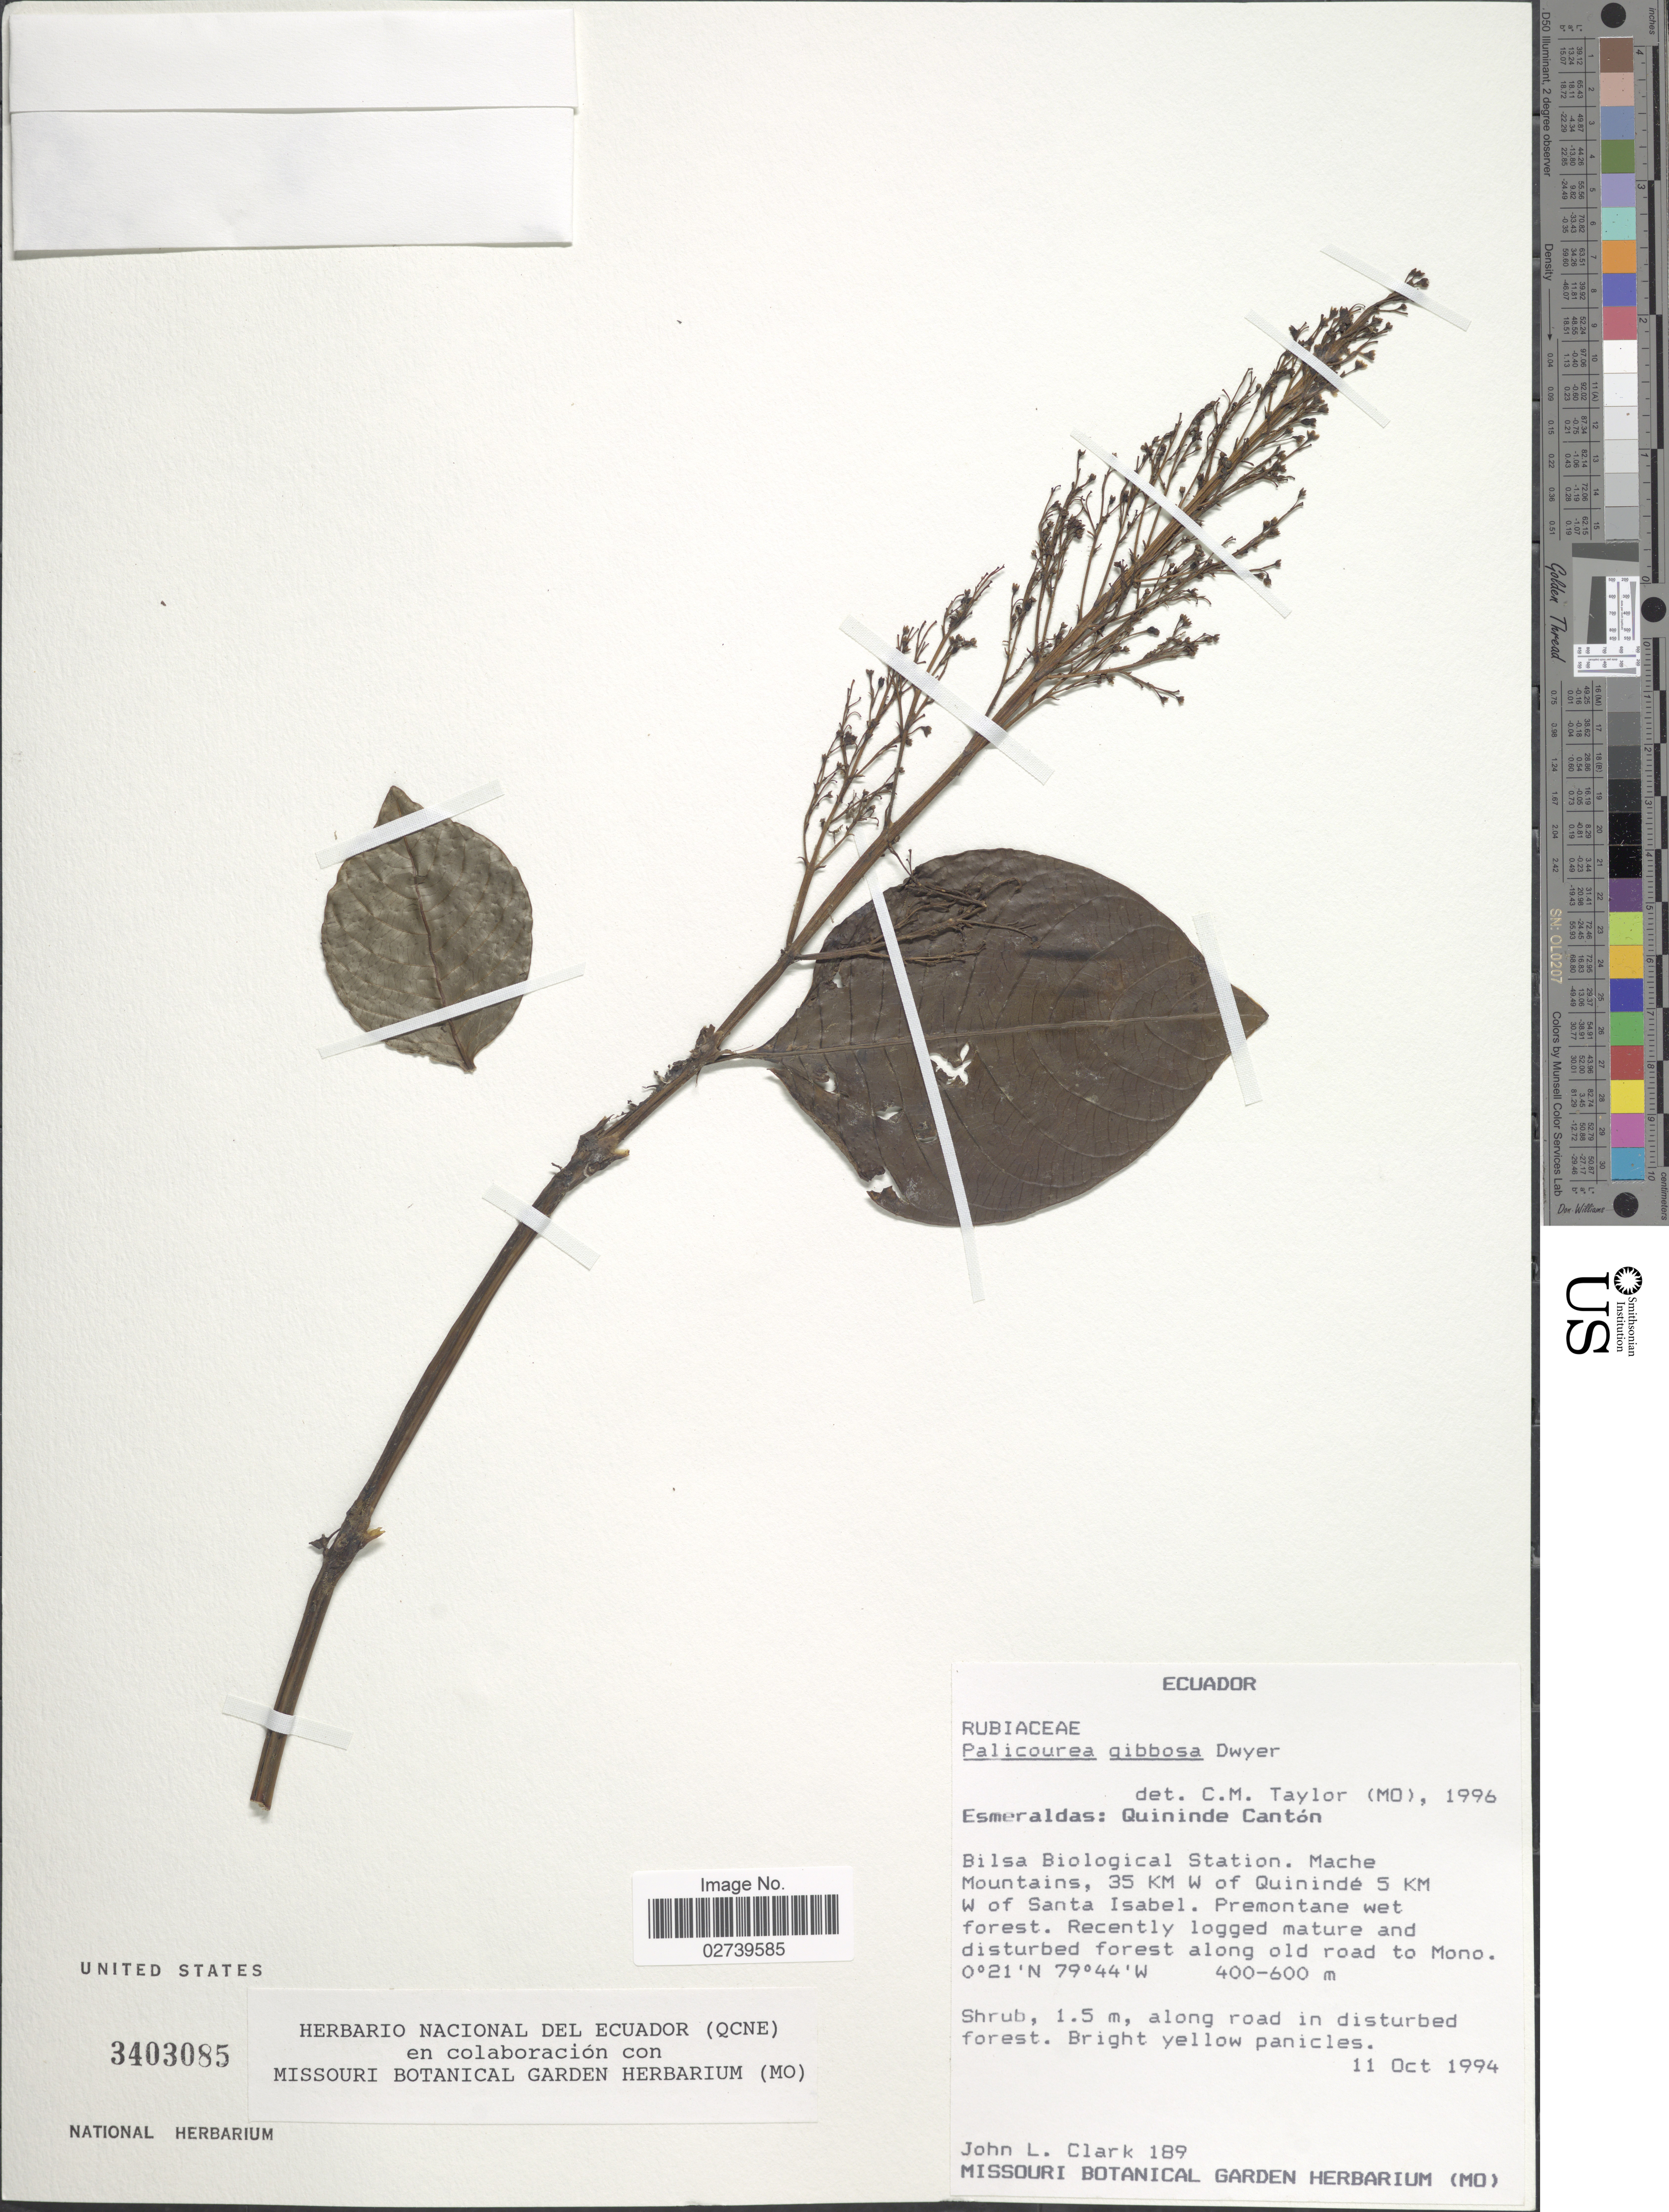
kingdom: Plantae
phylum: Tracheophyta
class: Magnoliopsida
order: Gentianales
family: Rubiaceae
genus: Palicourea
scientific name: Palicourea gibbosa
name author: Dwyer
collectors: J. L. Clark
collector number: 189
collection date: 1994-10-11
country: Ecuador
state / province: Esmeraldas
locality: Quininde Canton, Bilsa Biological Station, Mache Mountains, 3 Km W of Quinindi 5 Km W of Santa Isabel, along old road to Mono.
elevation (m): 400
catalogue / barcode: US 3403085